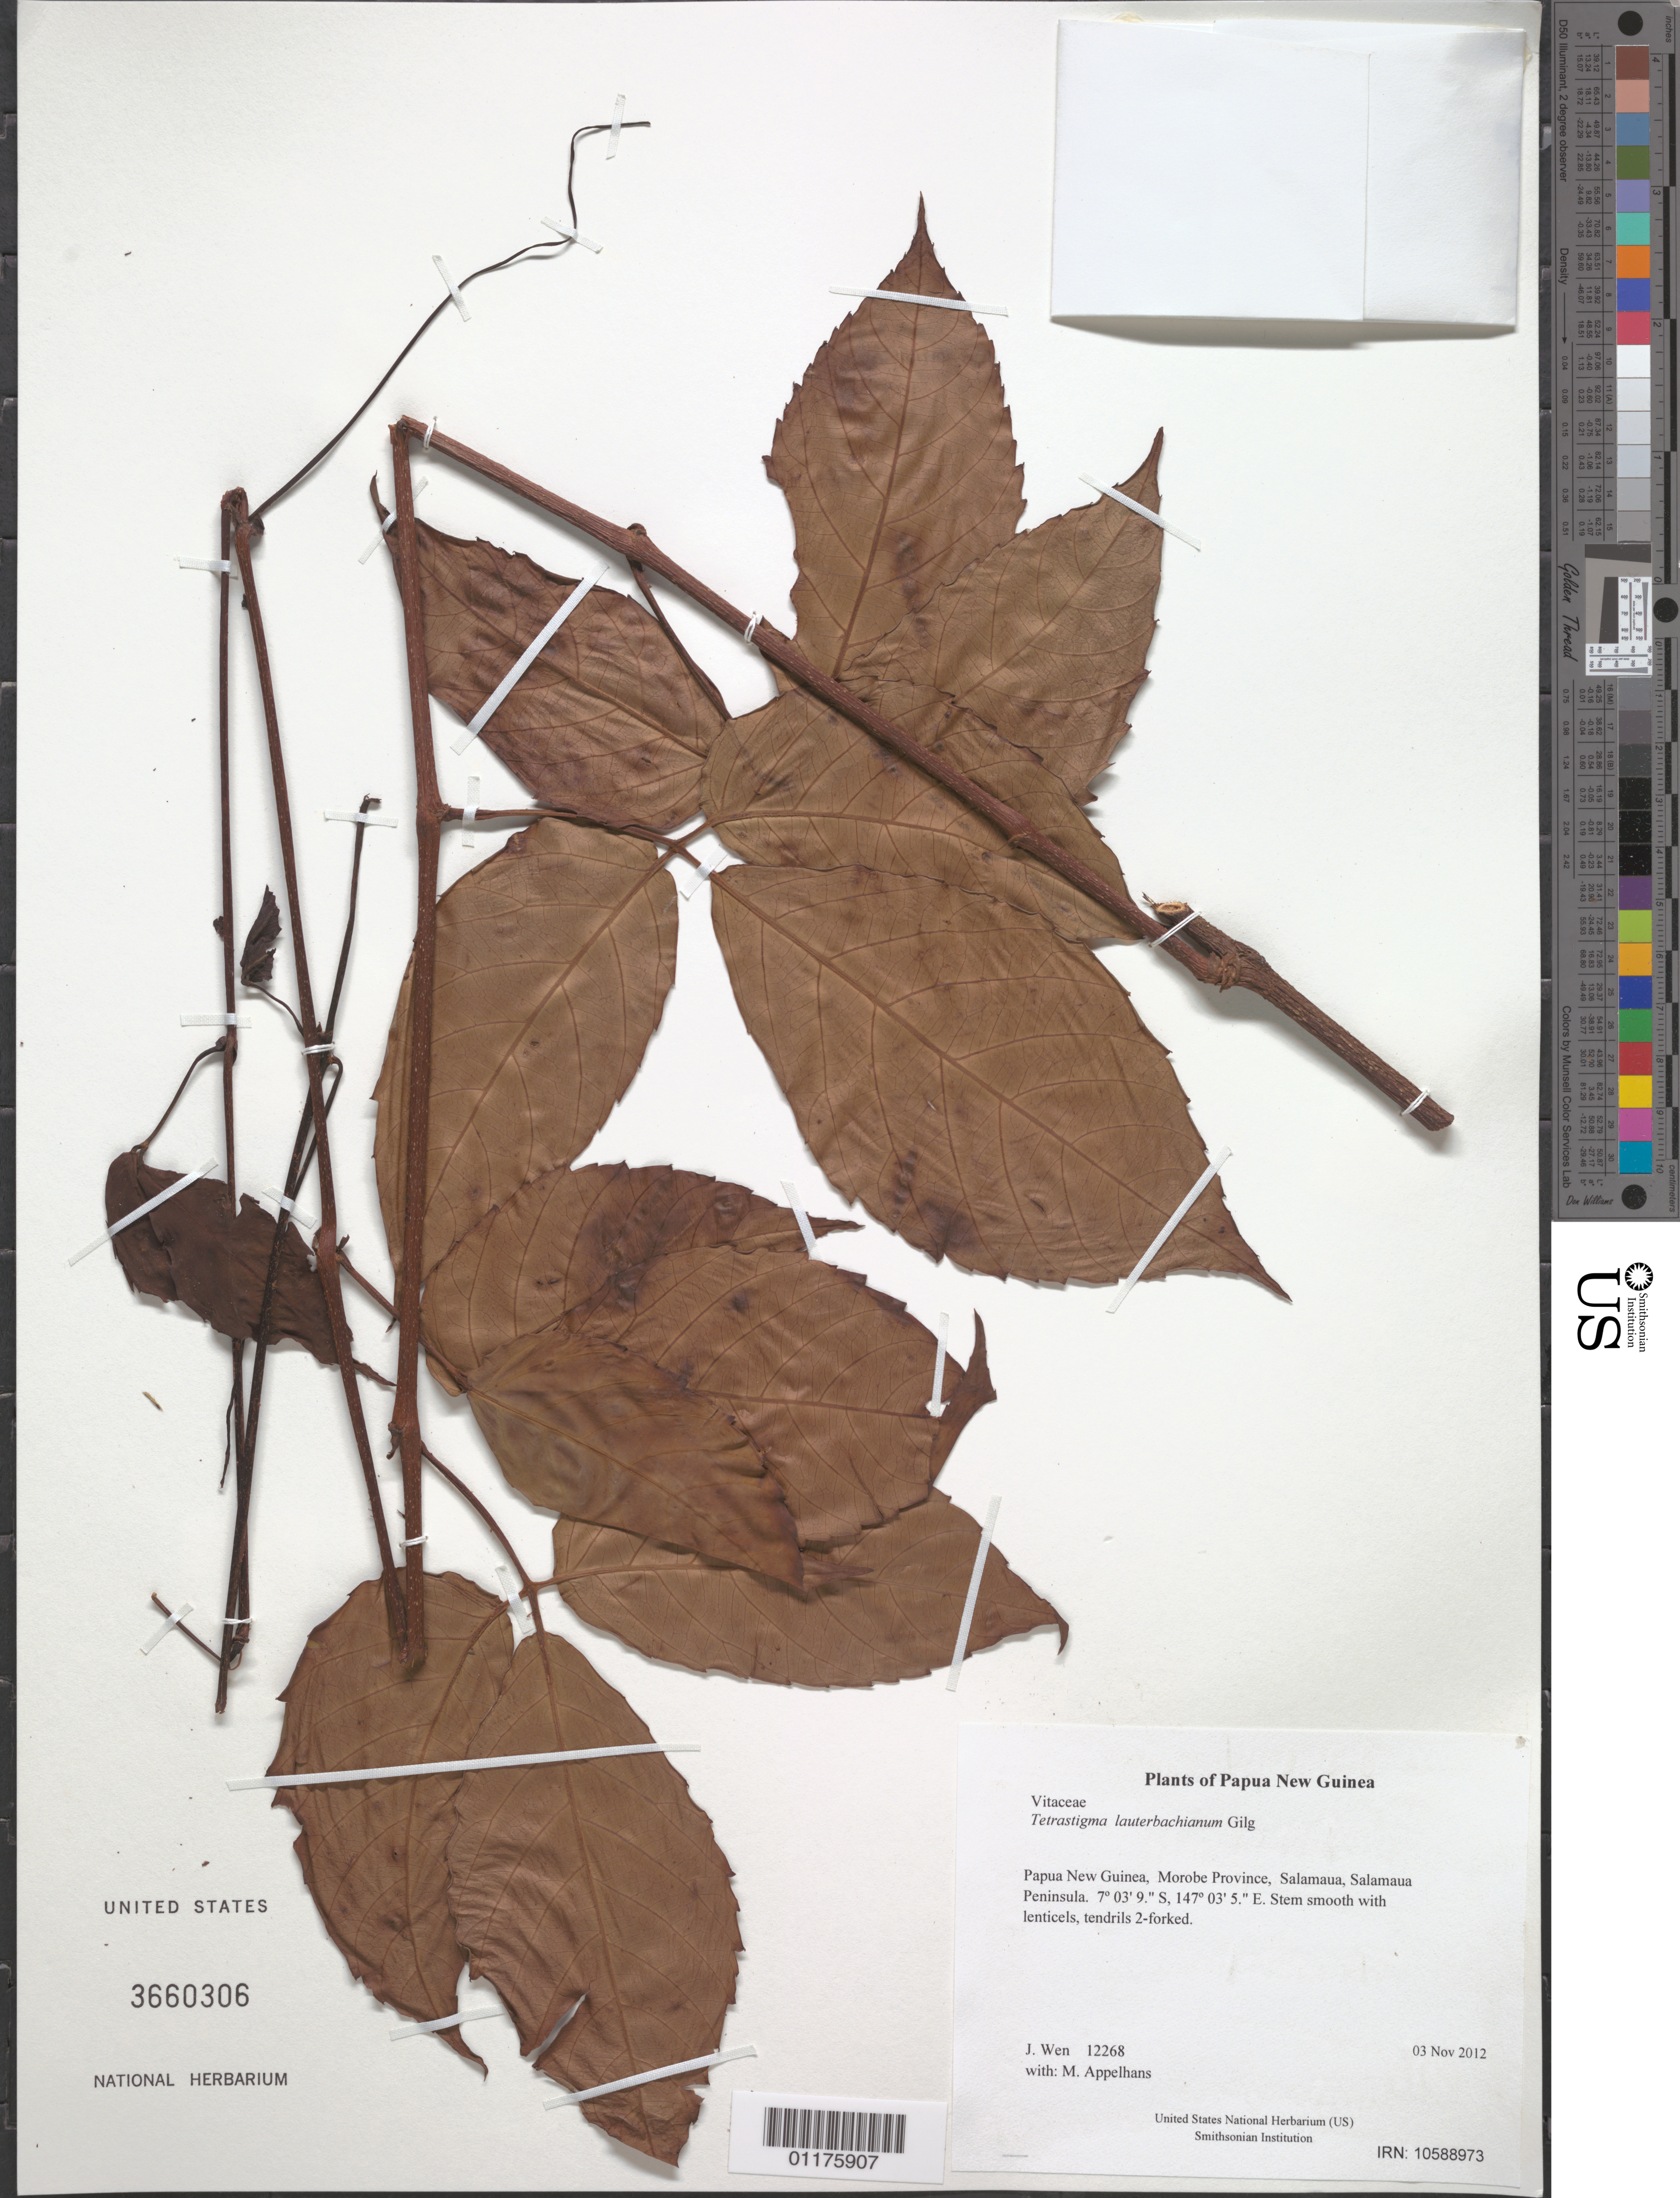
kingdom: Plantae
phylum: Tracheophyta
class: Magnoliopsida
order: Vitales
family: Vitaceae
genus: Tetrastigma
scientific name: Tetrastigma lauterbachianum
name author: Gilg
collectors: M. Appelhans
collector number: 12268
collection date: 2012-11-03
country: Papua New Guinea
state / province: Morobe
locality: Salamaua, Salamaua Peninsula.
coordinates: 7 03.157 S, 147 03.093 E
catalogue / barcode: US 3660306